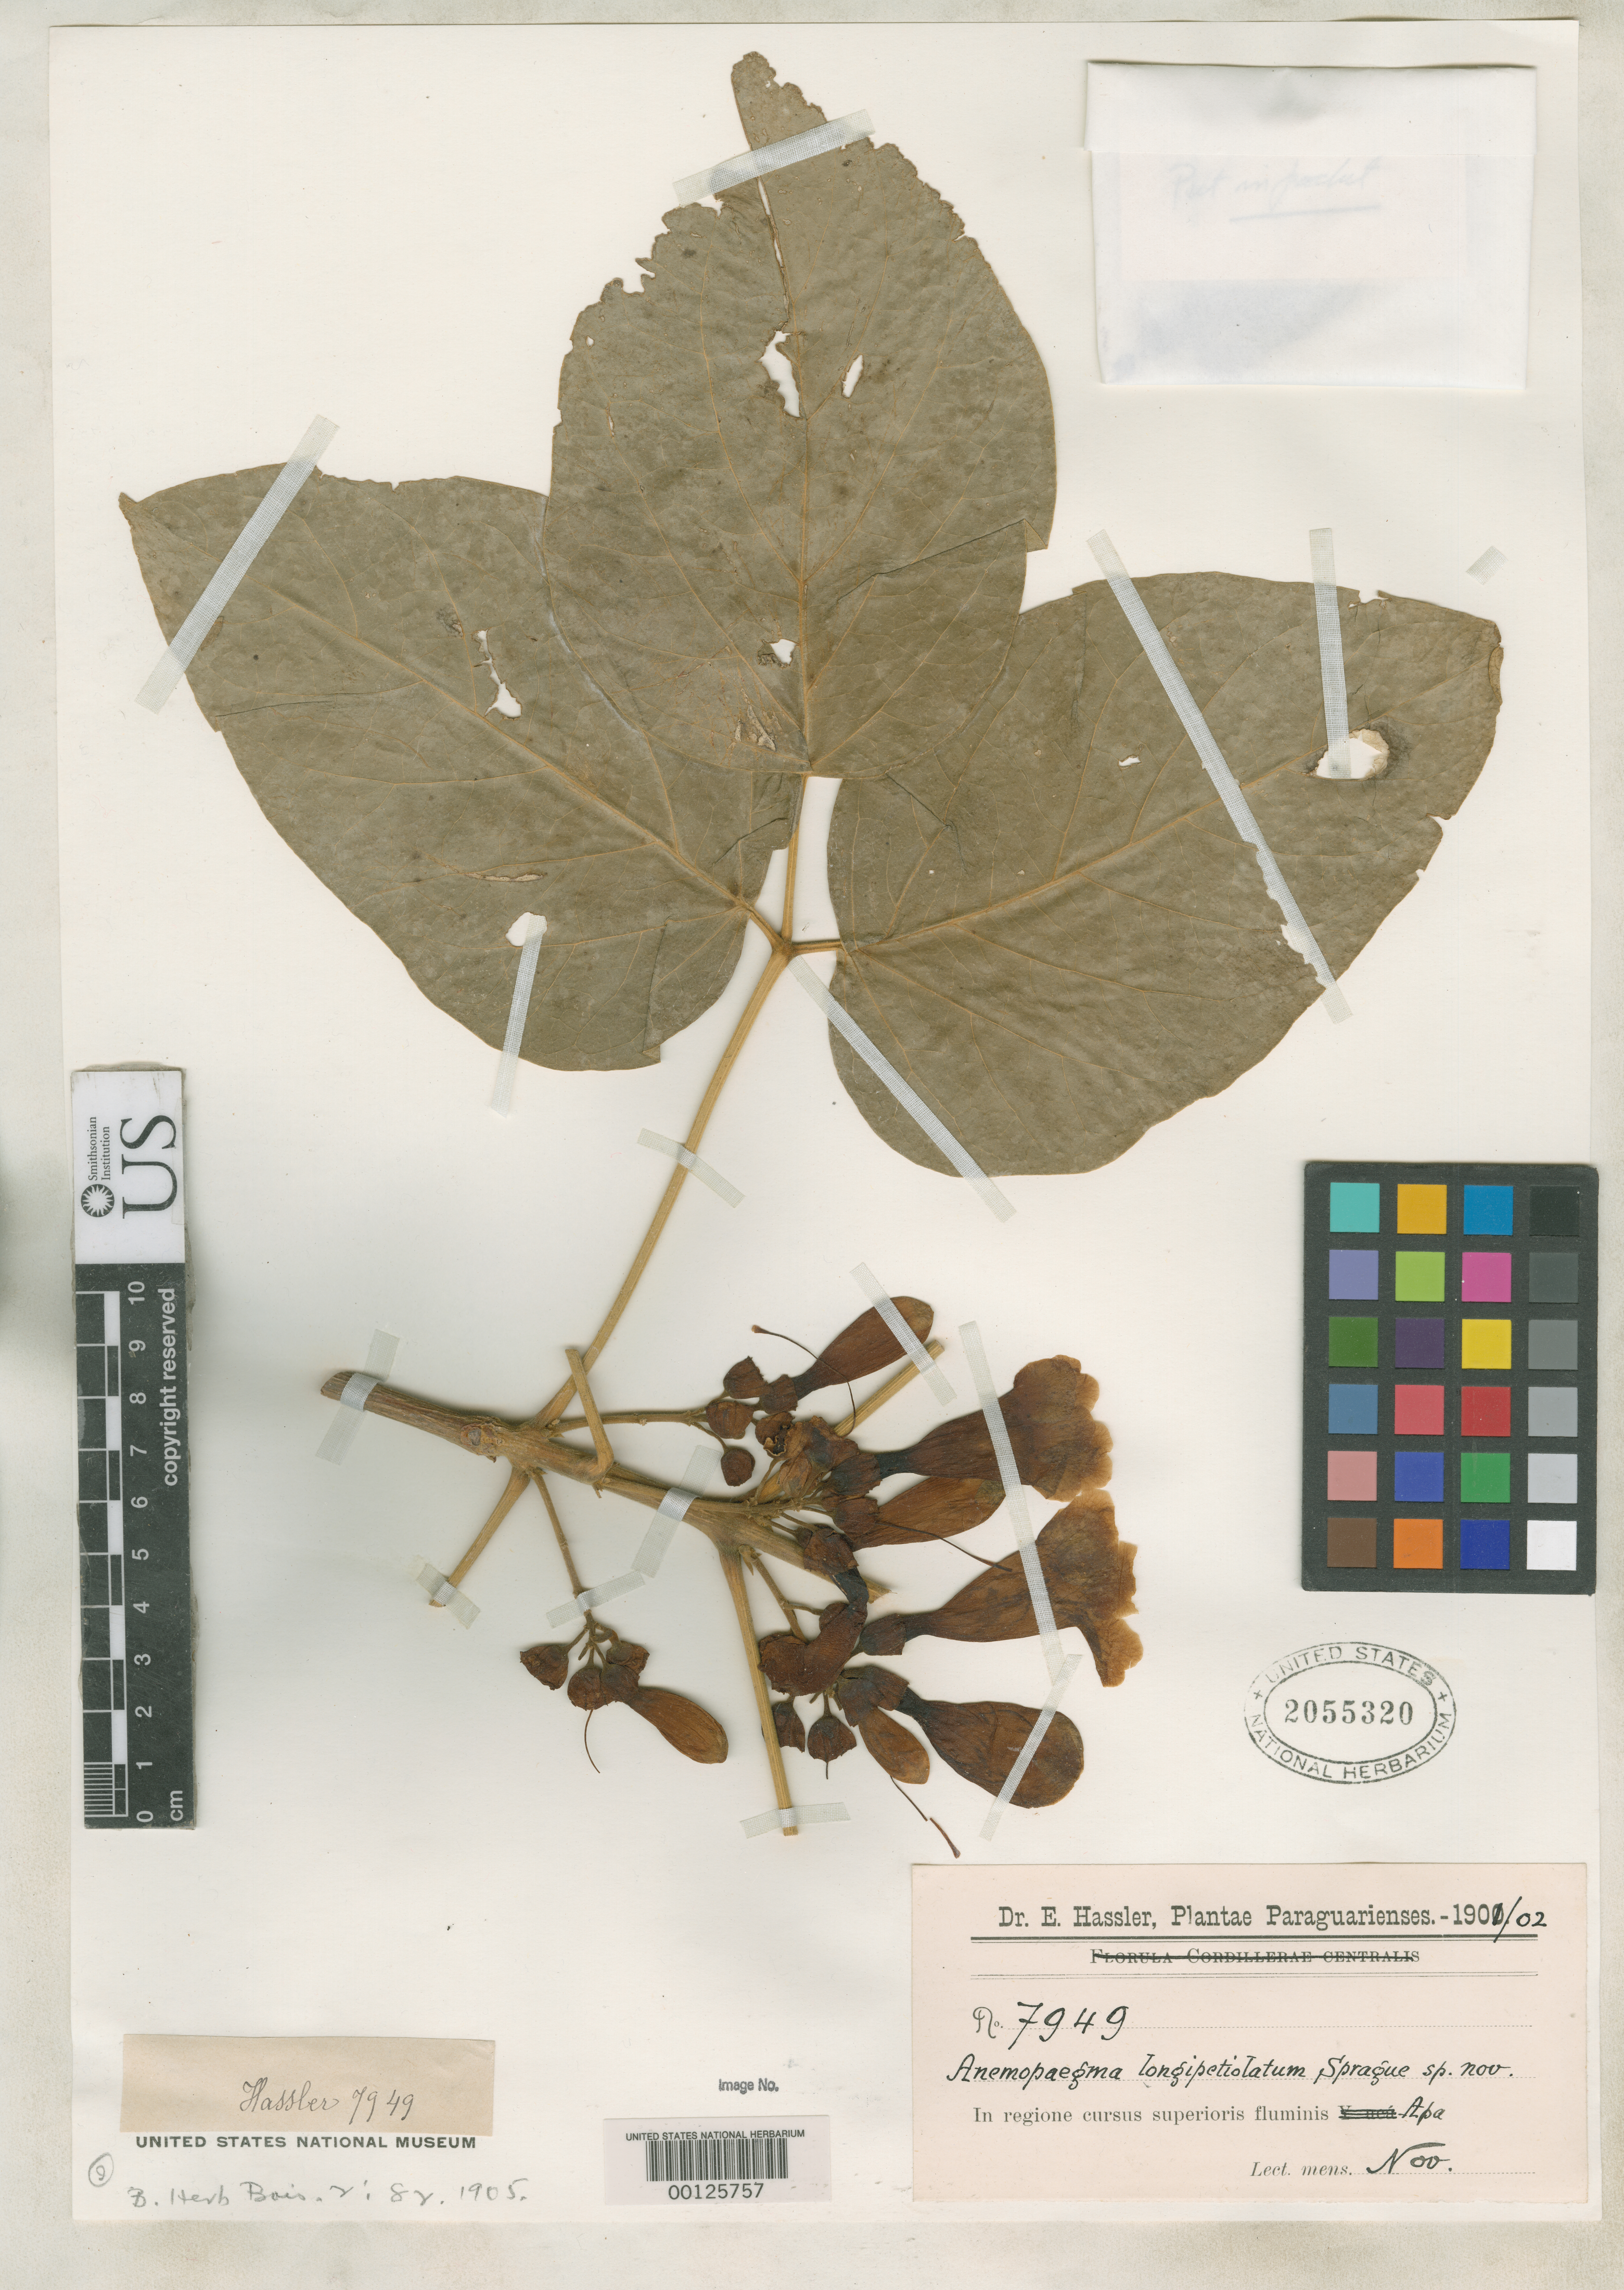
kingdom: Plantae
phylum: Tracheophyta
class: Magnoliopsida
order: Lamiales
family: Bignoniaceae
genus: Anemopaegma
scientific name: Anemopaegma longipetiolatum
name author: Sprague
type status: Isosyntype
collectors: E. Hassler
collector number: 7949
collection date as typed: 1901 to -- --- 1902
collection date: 1901/1902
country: Paraguay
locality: In regione cursus superioris fluminis Apa.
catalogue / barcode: US 2055320